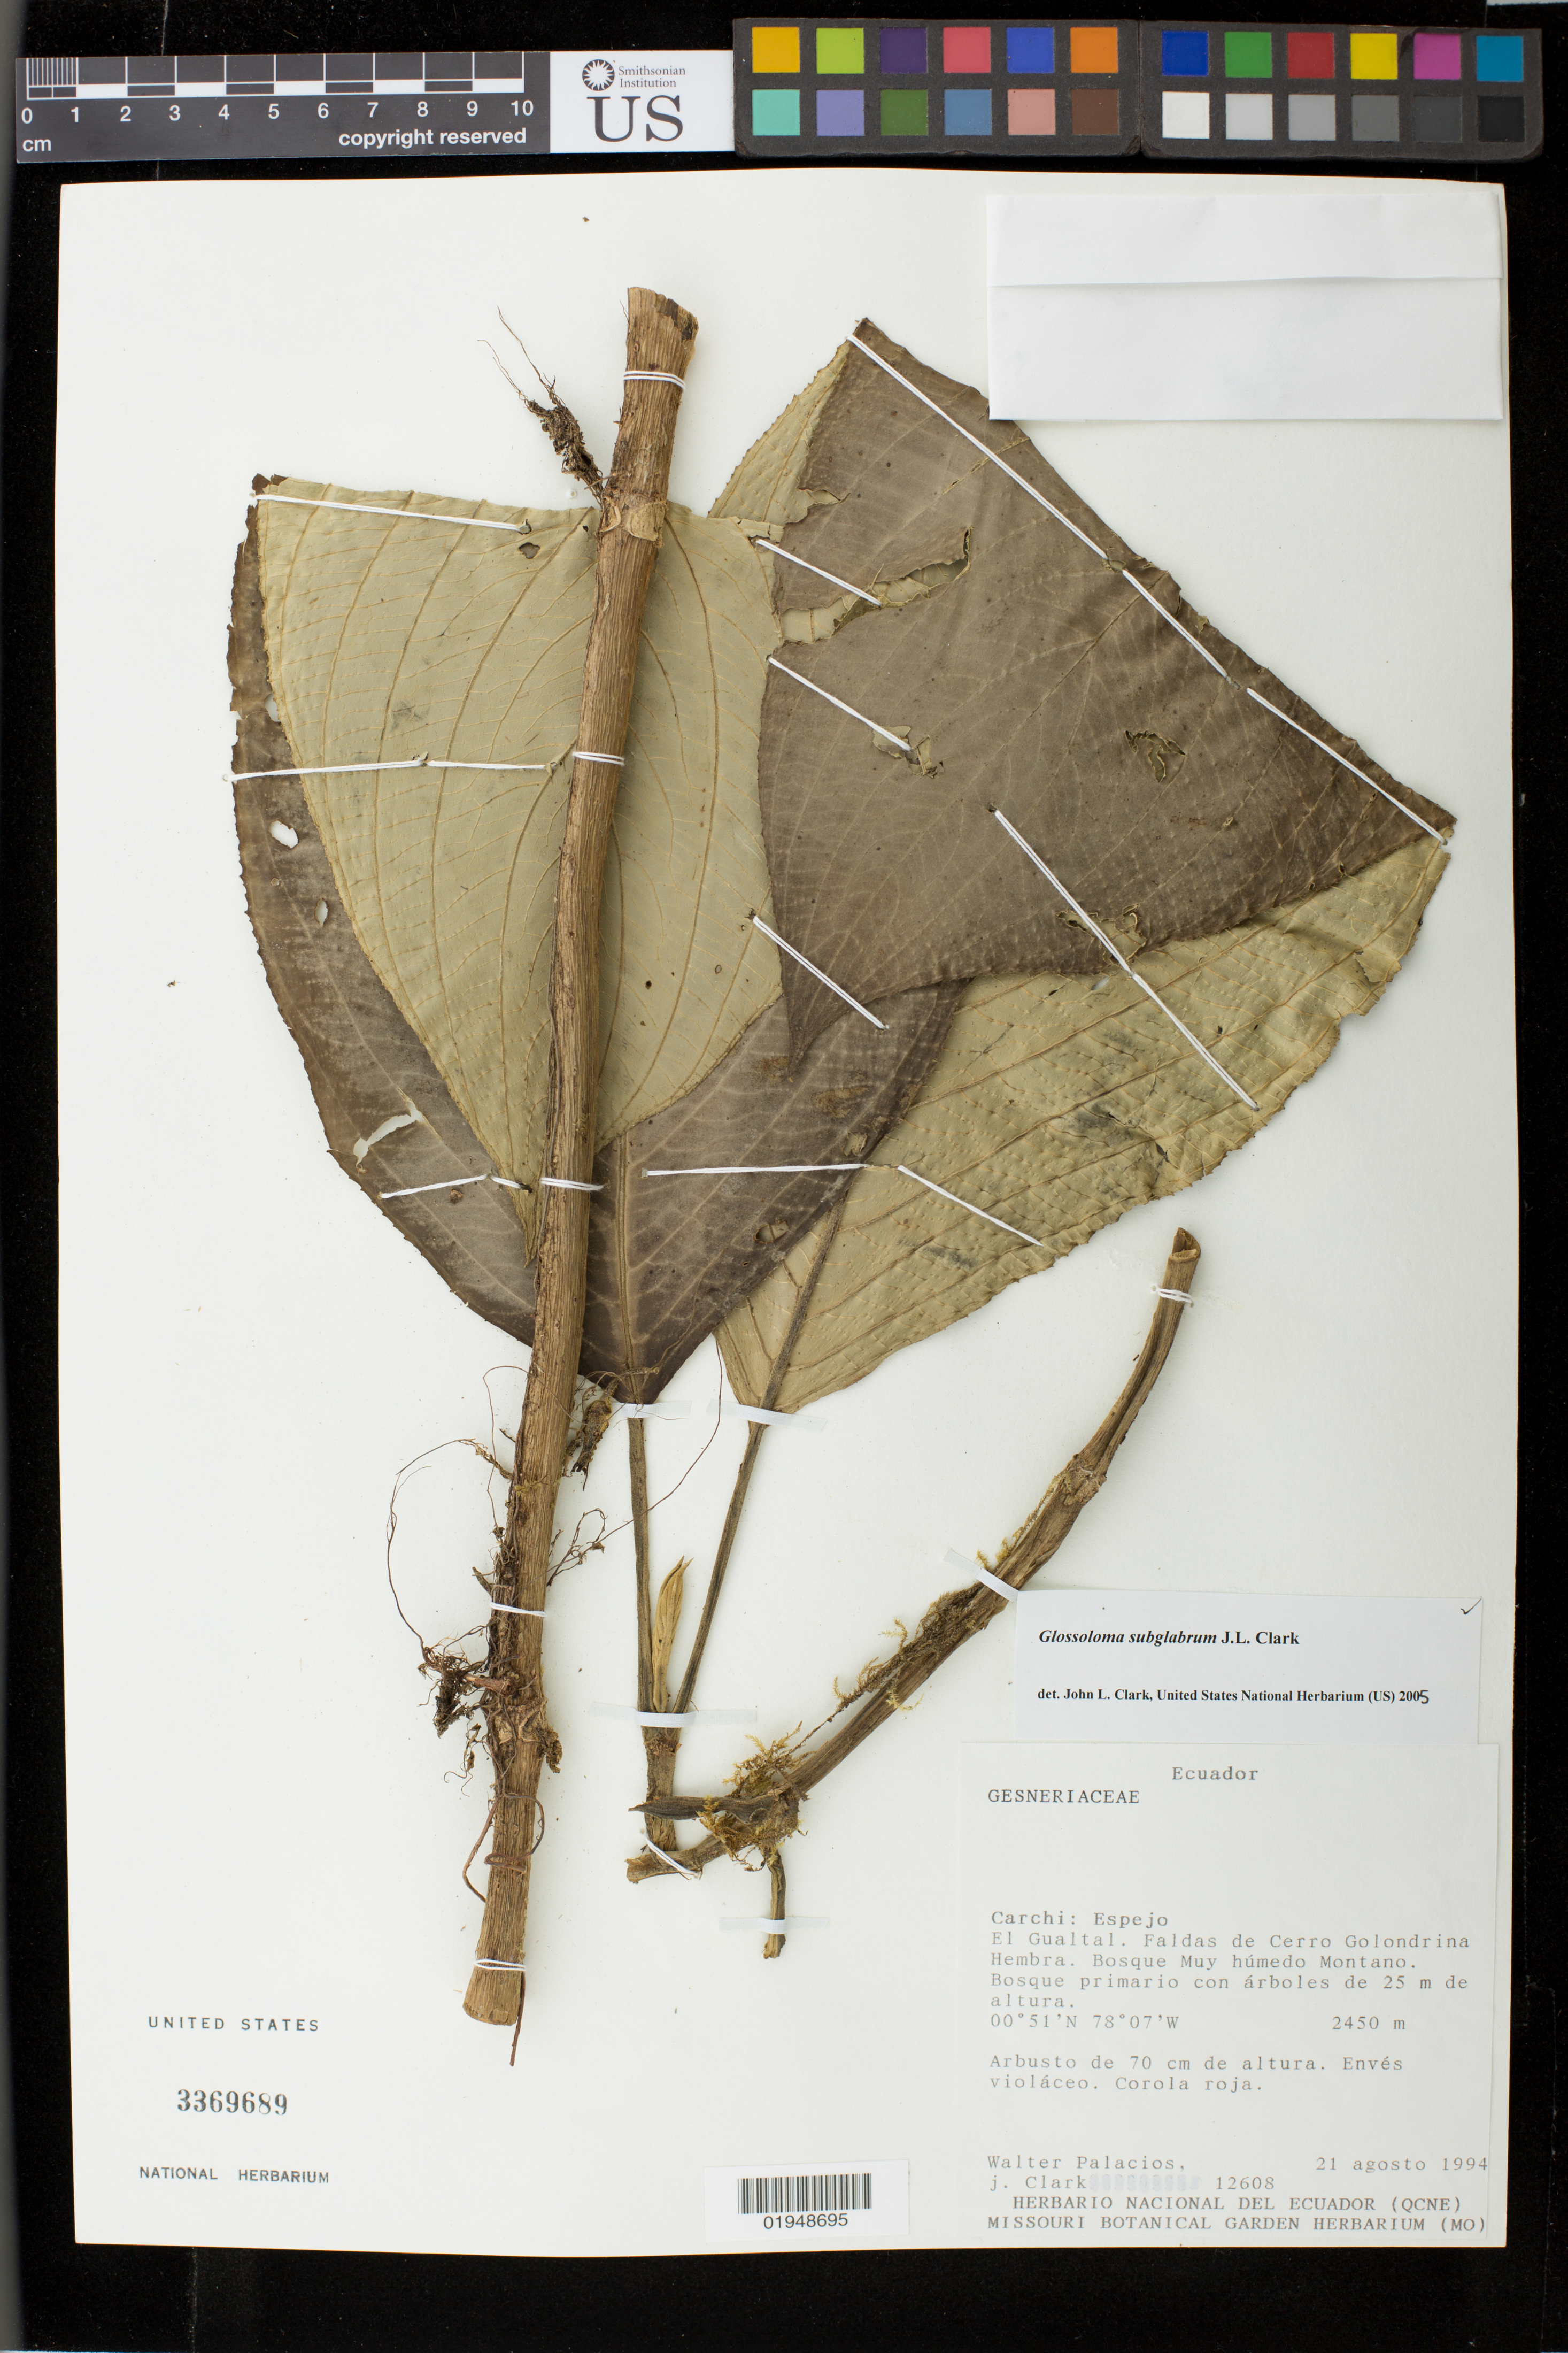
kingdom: Plantae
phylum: Tracheophyta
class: Magnoliopsida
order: Lamiales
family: Gesneriaceae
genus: Glossoloma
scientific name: Glossoloma subglabrum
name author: J.L. Clark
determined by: Clark, J. L., (SEL), The Marie Selby Botanical Garden (UNITED STATES)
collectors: W. Palacios & J. L. Clark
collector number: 12608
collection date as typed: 21 Aug 1994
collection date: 1994-08-21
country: Ecuador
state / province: Carchi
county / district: Espejo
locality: El Gualtal. Faldas de Cerro Golondrina Hembra.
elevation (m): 2450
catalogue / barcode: US 3368689